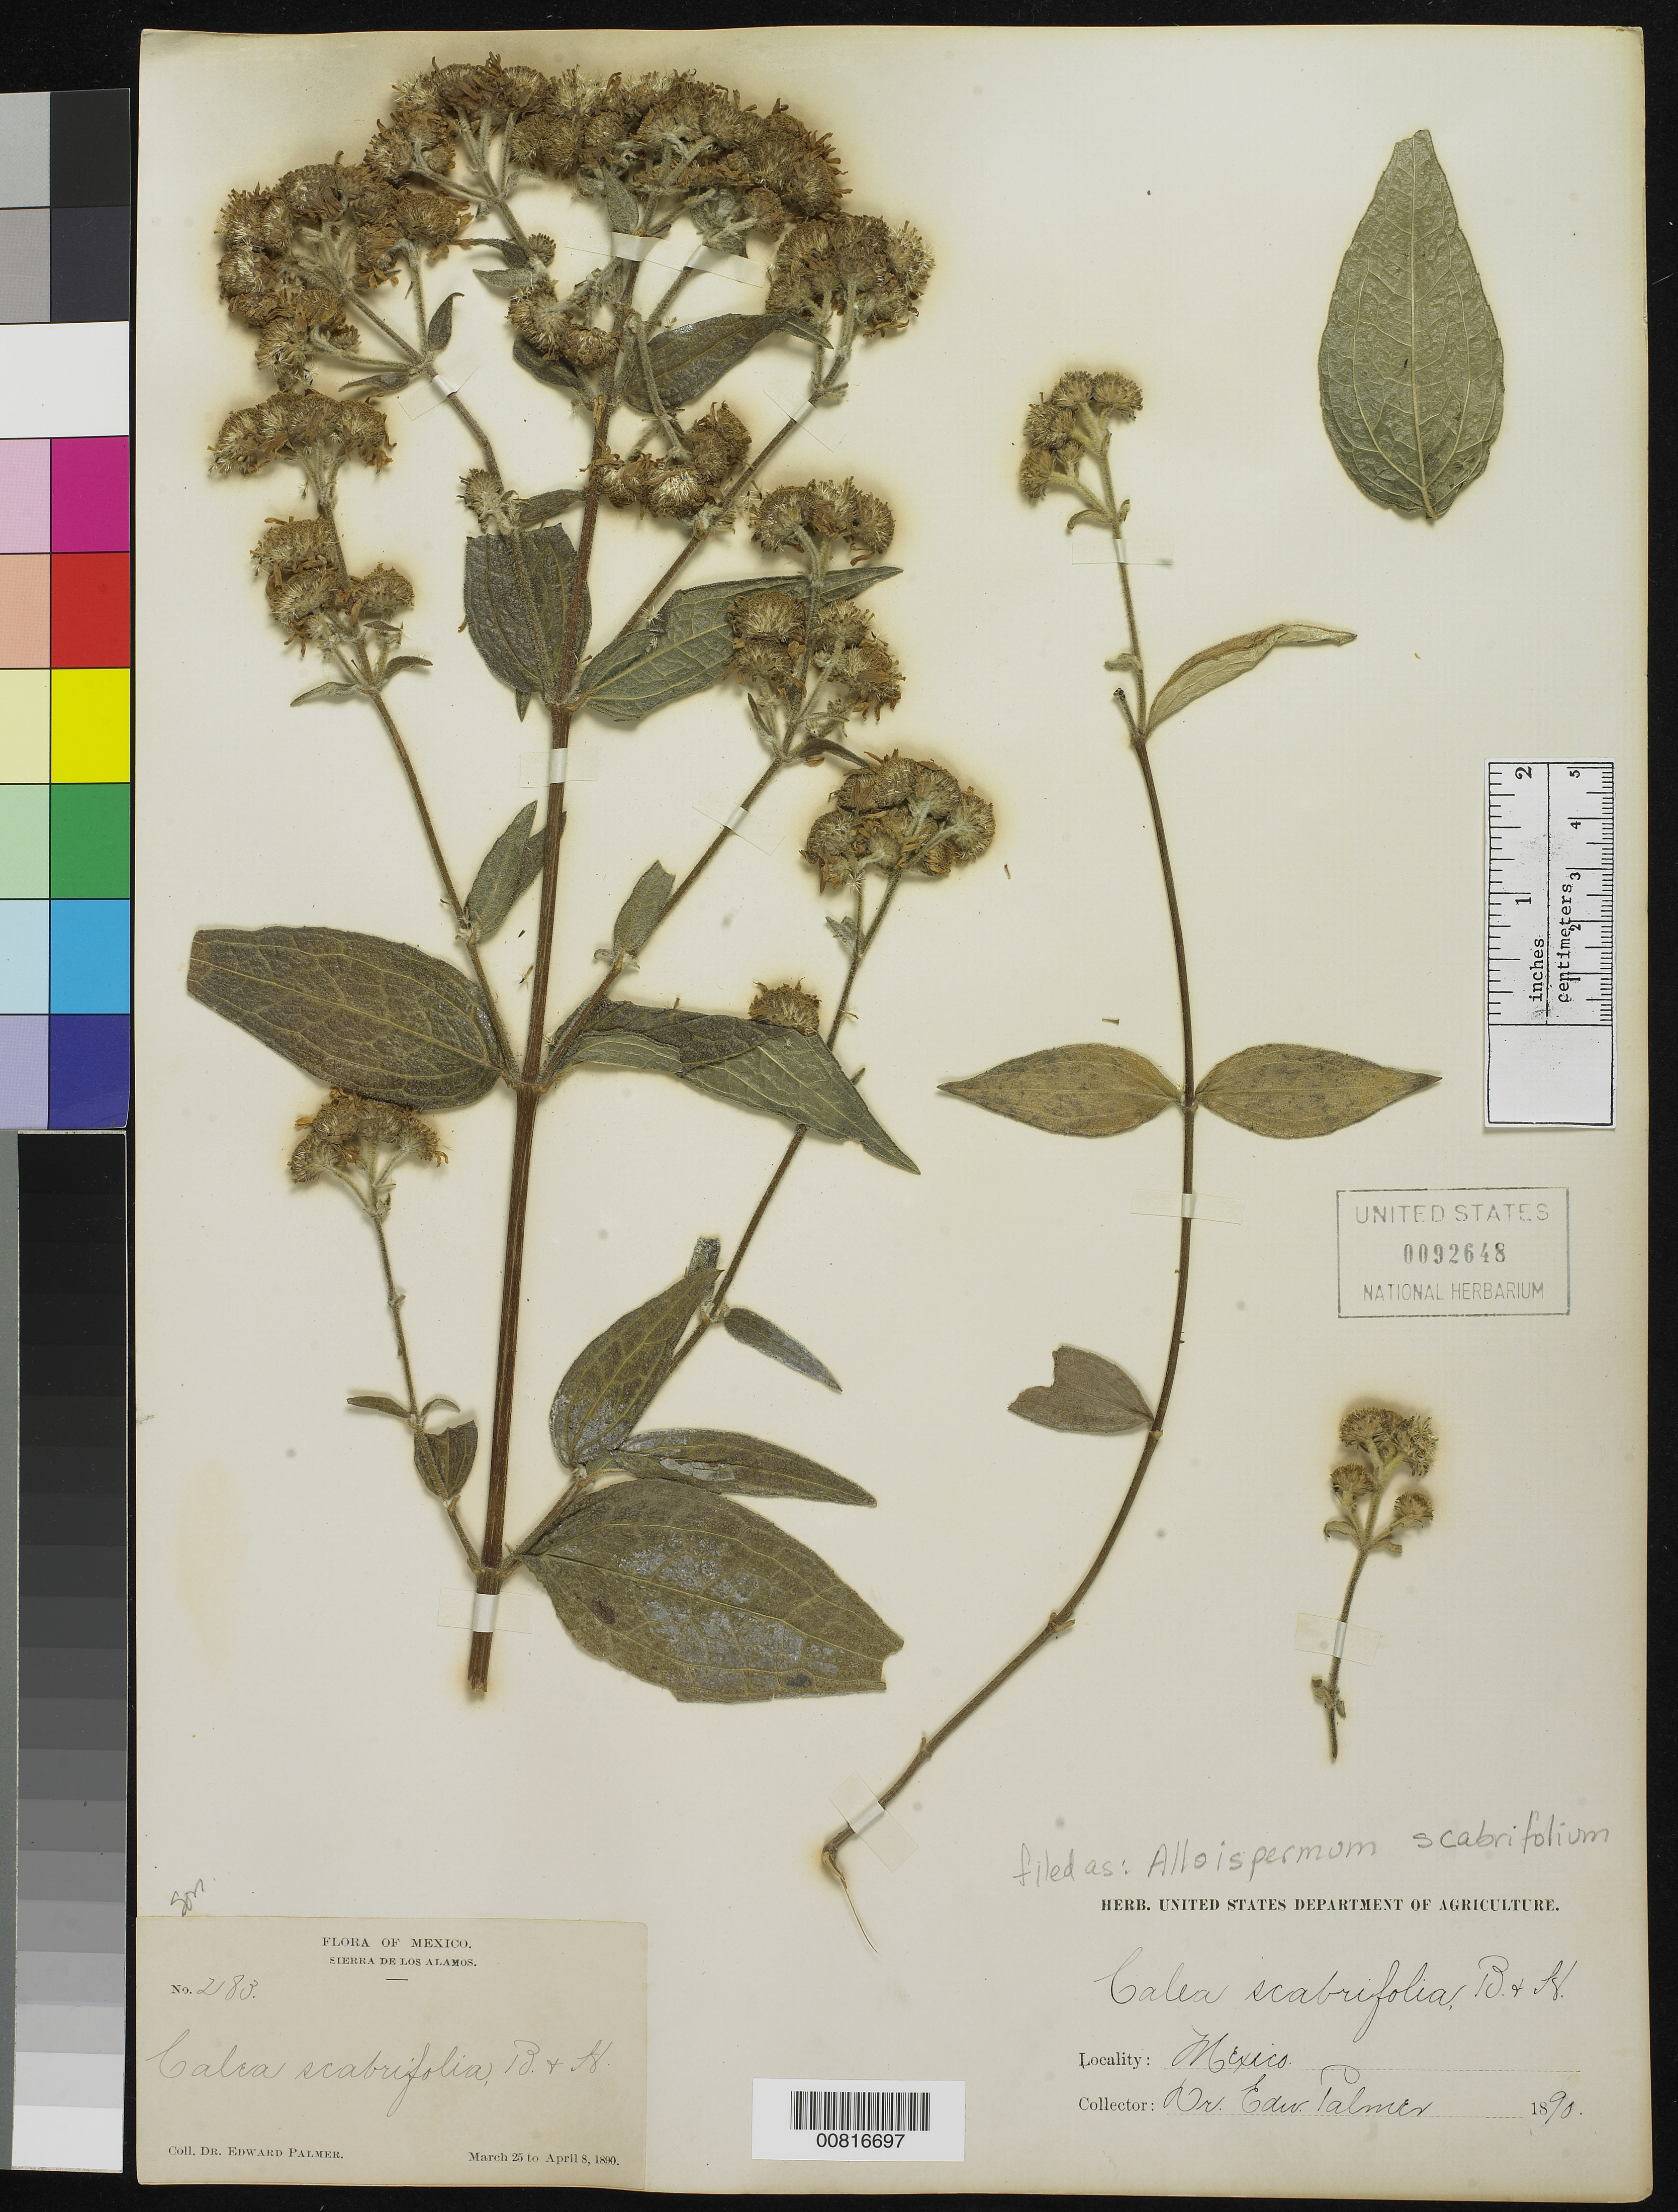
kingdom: Plantae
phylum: Tracheophyta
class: Magnoliopsida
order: Asterales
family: Asteraceae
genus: Alloispermum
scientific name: Alloispermum scabrum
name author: (Lag.) H. Rob.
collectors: E. Palmer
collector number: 283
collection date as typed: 25 Mar 1890 to 08 Apr 1890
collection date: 1890-03-25/1890-04-08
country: Mexico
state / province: Sonora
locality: Sierra de los Alamos, Sonora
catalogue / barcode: US 92648